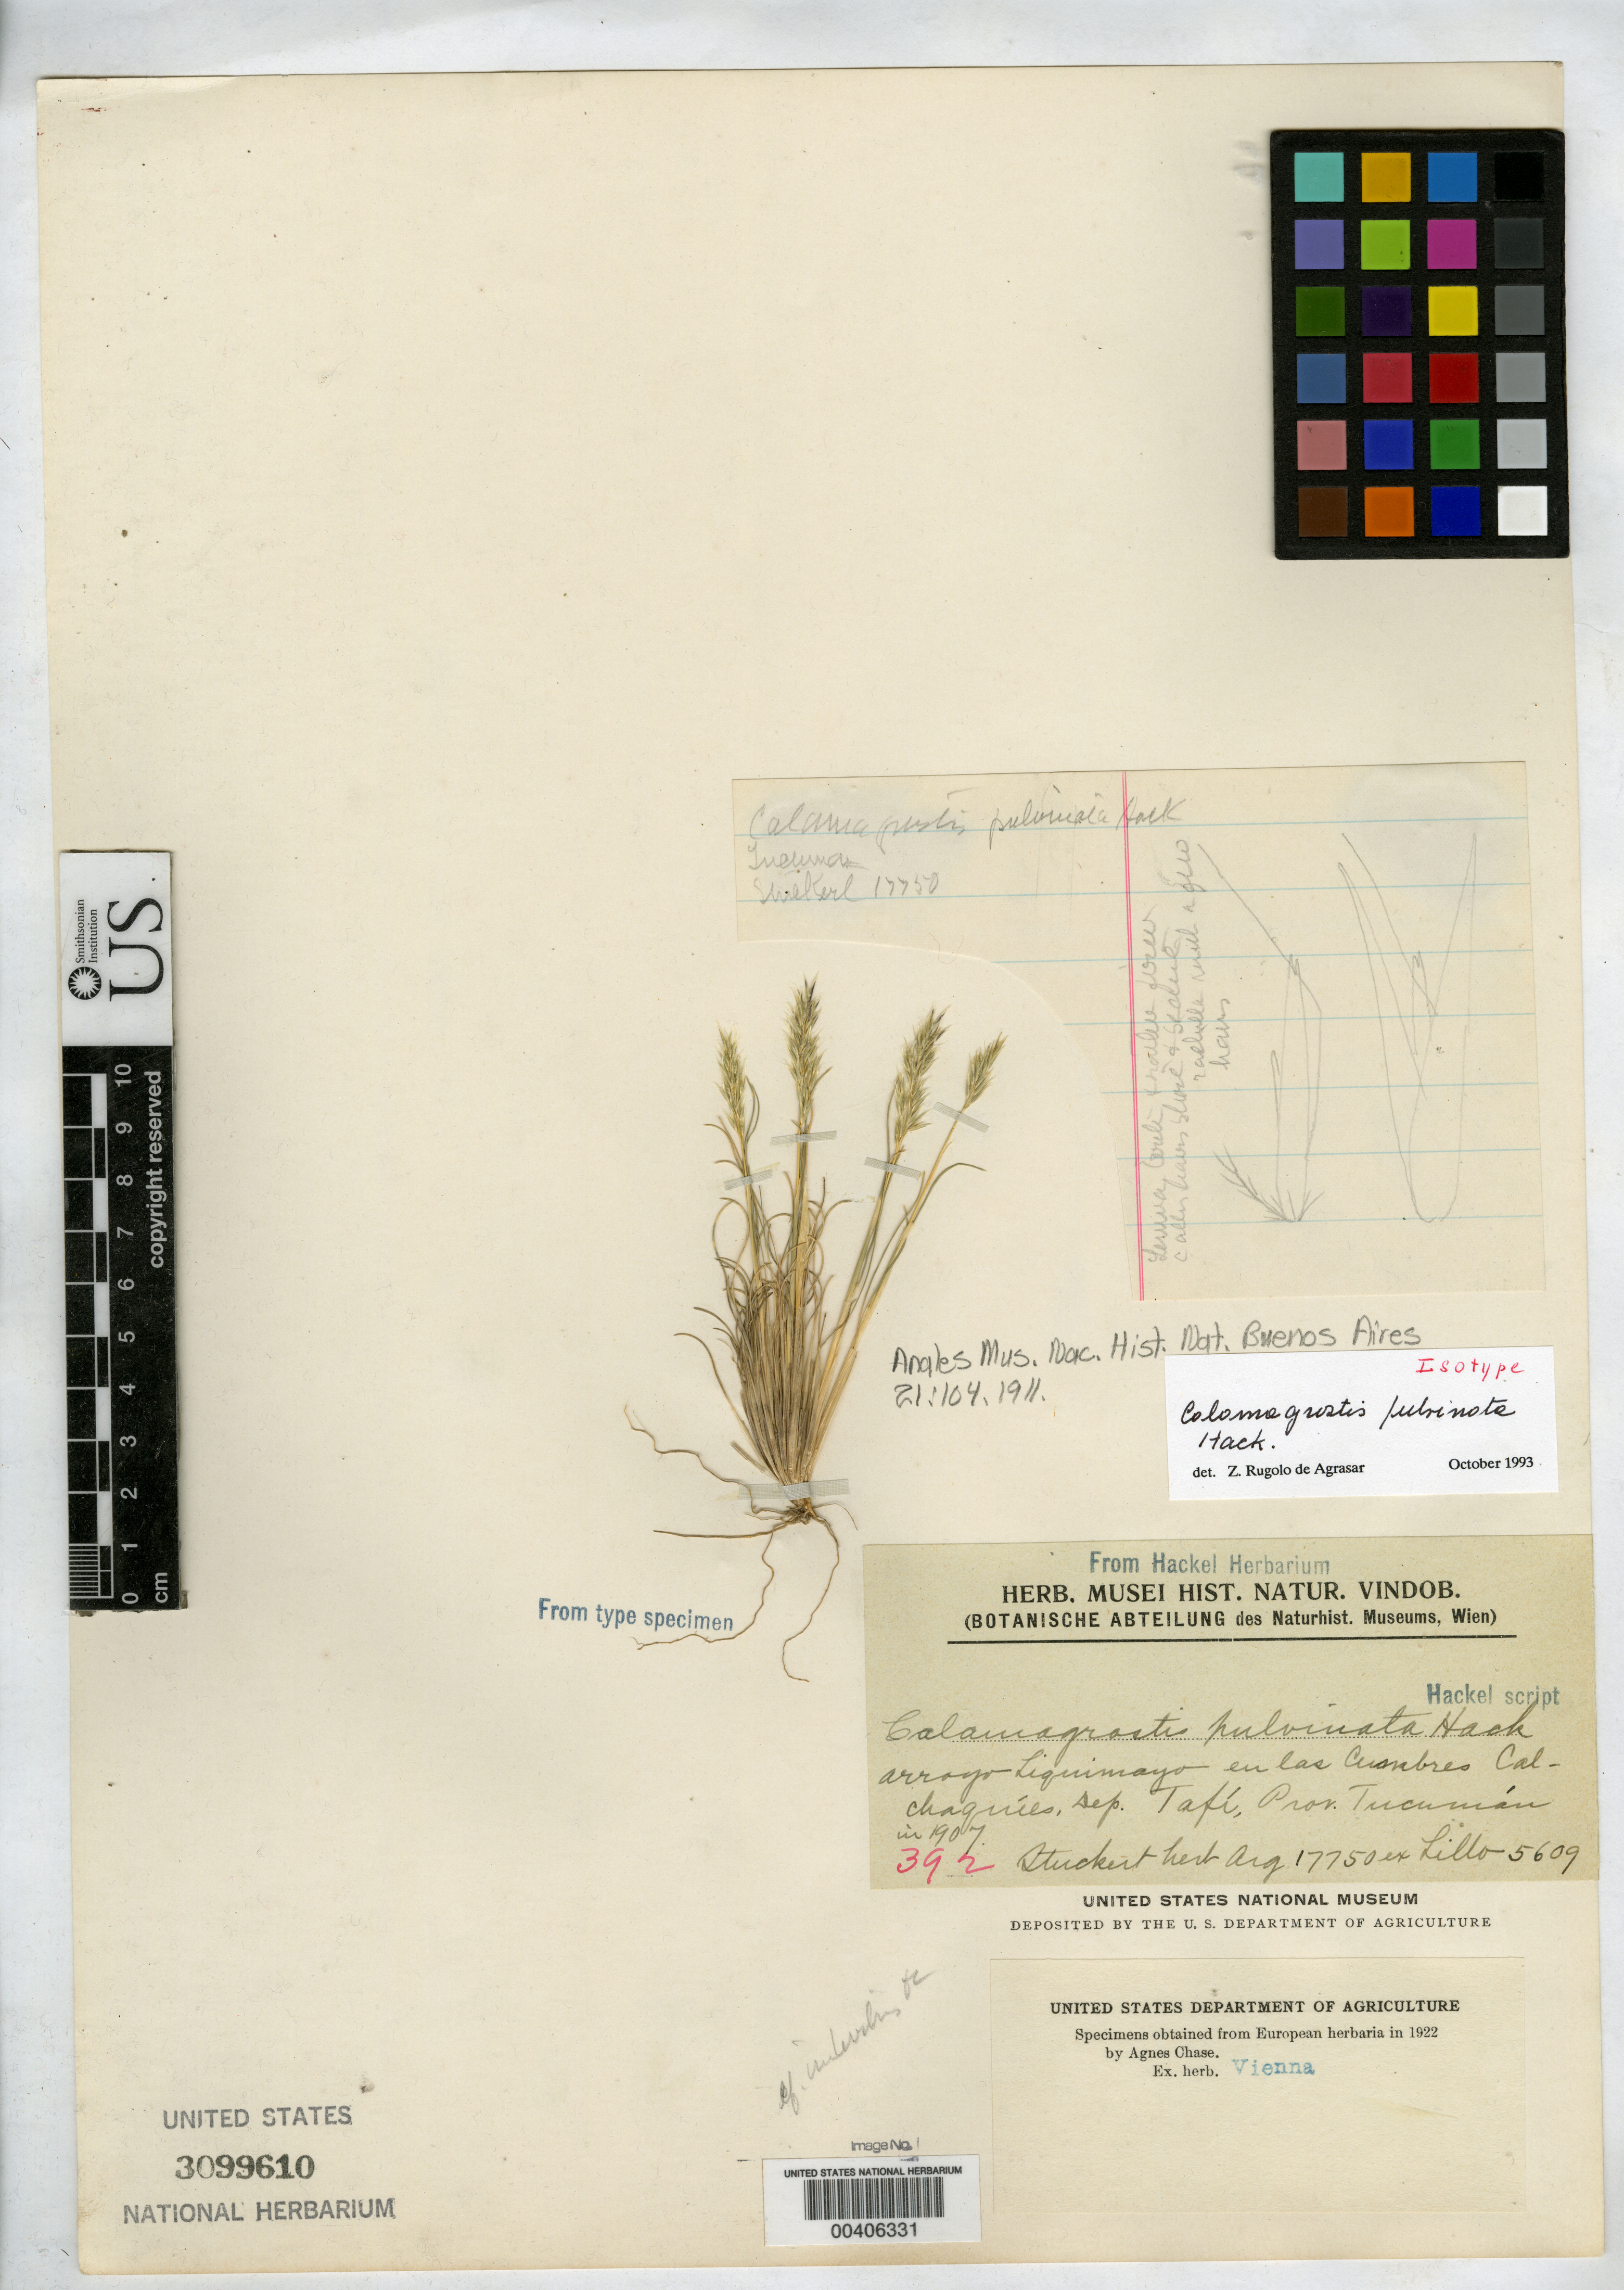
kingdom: Plantae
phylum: Tracheophyta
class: Liliopsida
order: Poales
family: Poaceae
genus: Calamagrostis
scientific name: Calamagrostis pulvinata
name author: Hack.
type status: Isotype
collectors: M. Lillo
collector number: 5609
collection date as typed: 1907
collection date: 1907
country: Argentina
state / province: Tucumán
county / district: Tafí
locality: Arroyo Liquimayo en las Cumbres Calchaquies.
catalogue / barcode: US 3099610